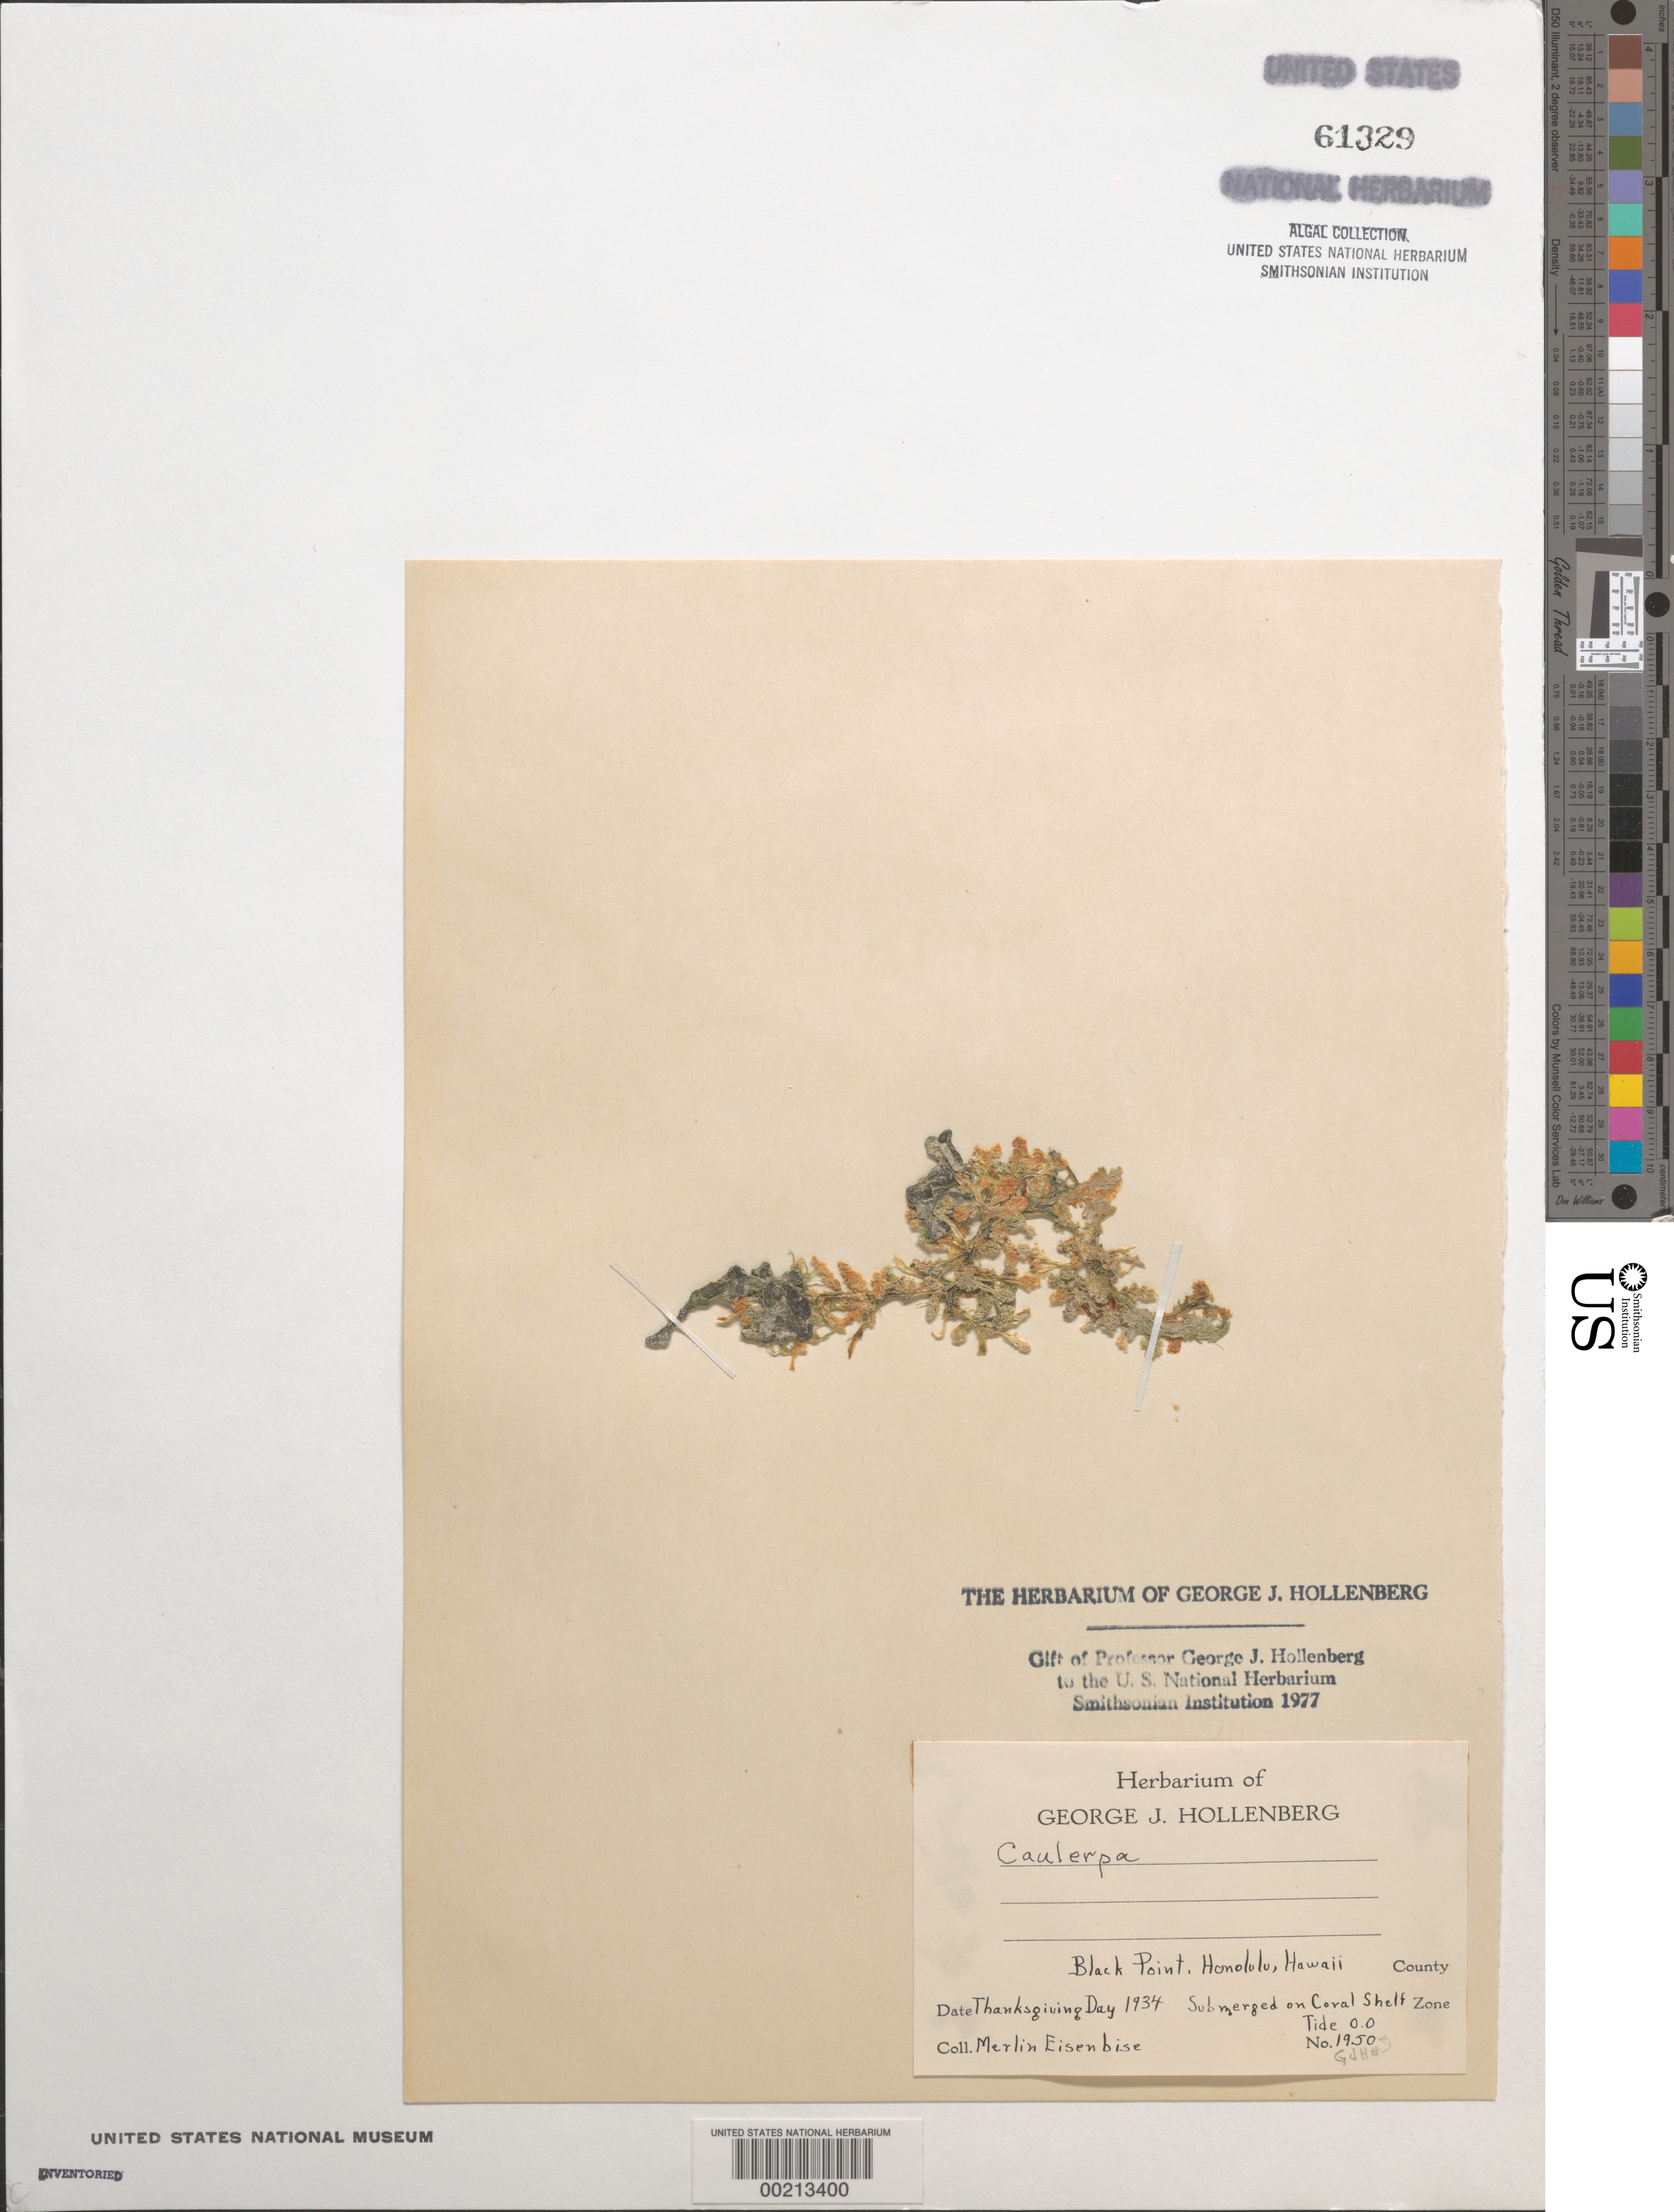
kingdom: Plantae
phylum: Chlorophyta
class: Ulvophyceae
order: Bryopsidales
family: Caulerpaceae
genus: Caulerpa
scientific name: Caulerpa sp.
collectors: M. Eisenbise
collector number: GJH 1950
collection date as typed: Nov 1934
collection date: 1934-11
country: United States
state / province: Hawaii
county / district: Honolulu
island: Oahu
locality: Honolulu, Black Point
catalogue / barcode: US 61329